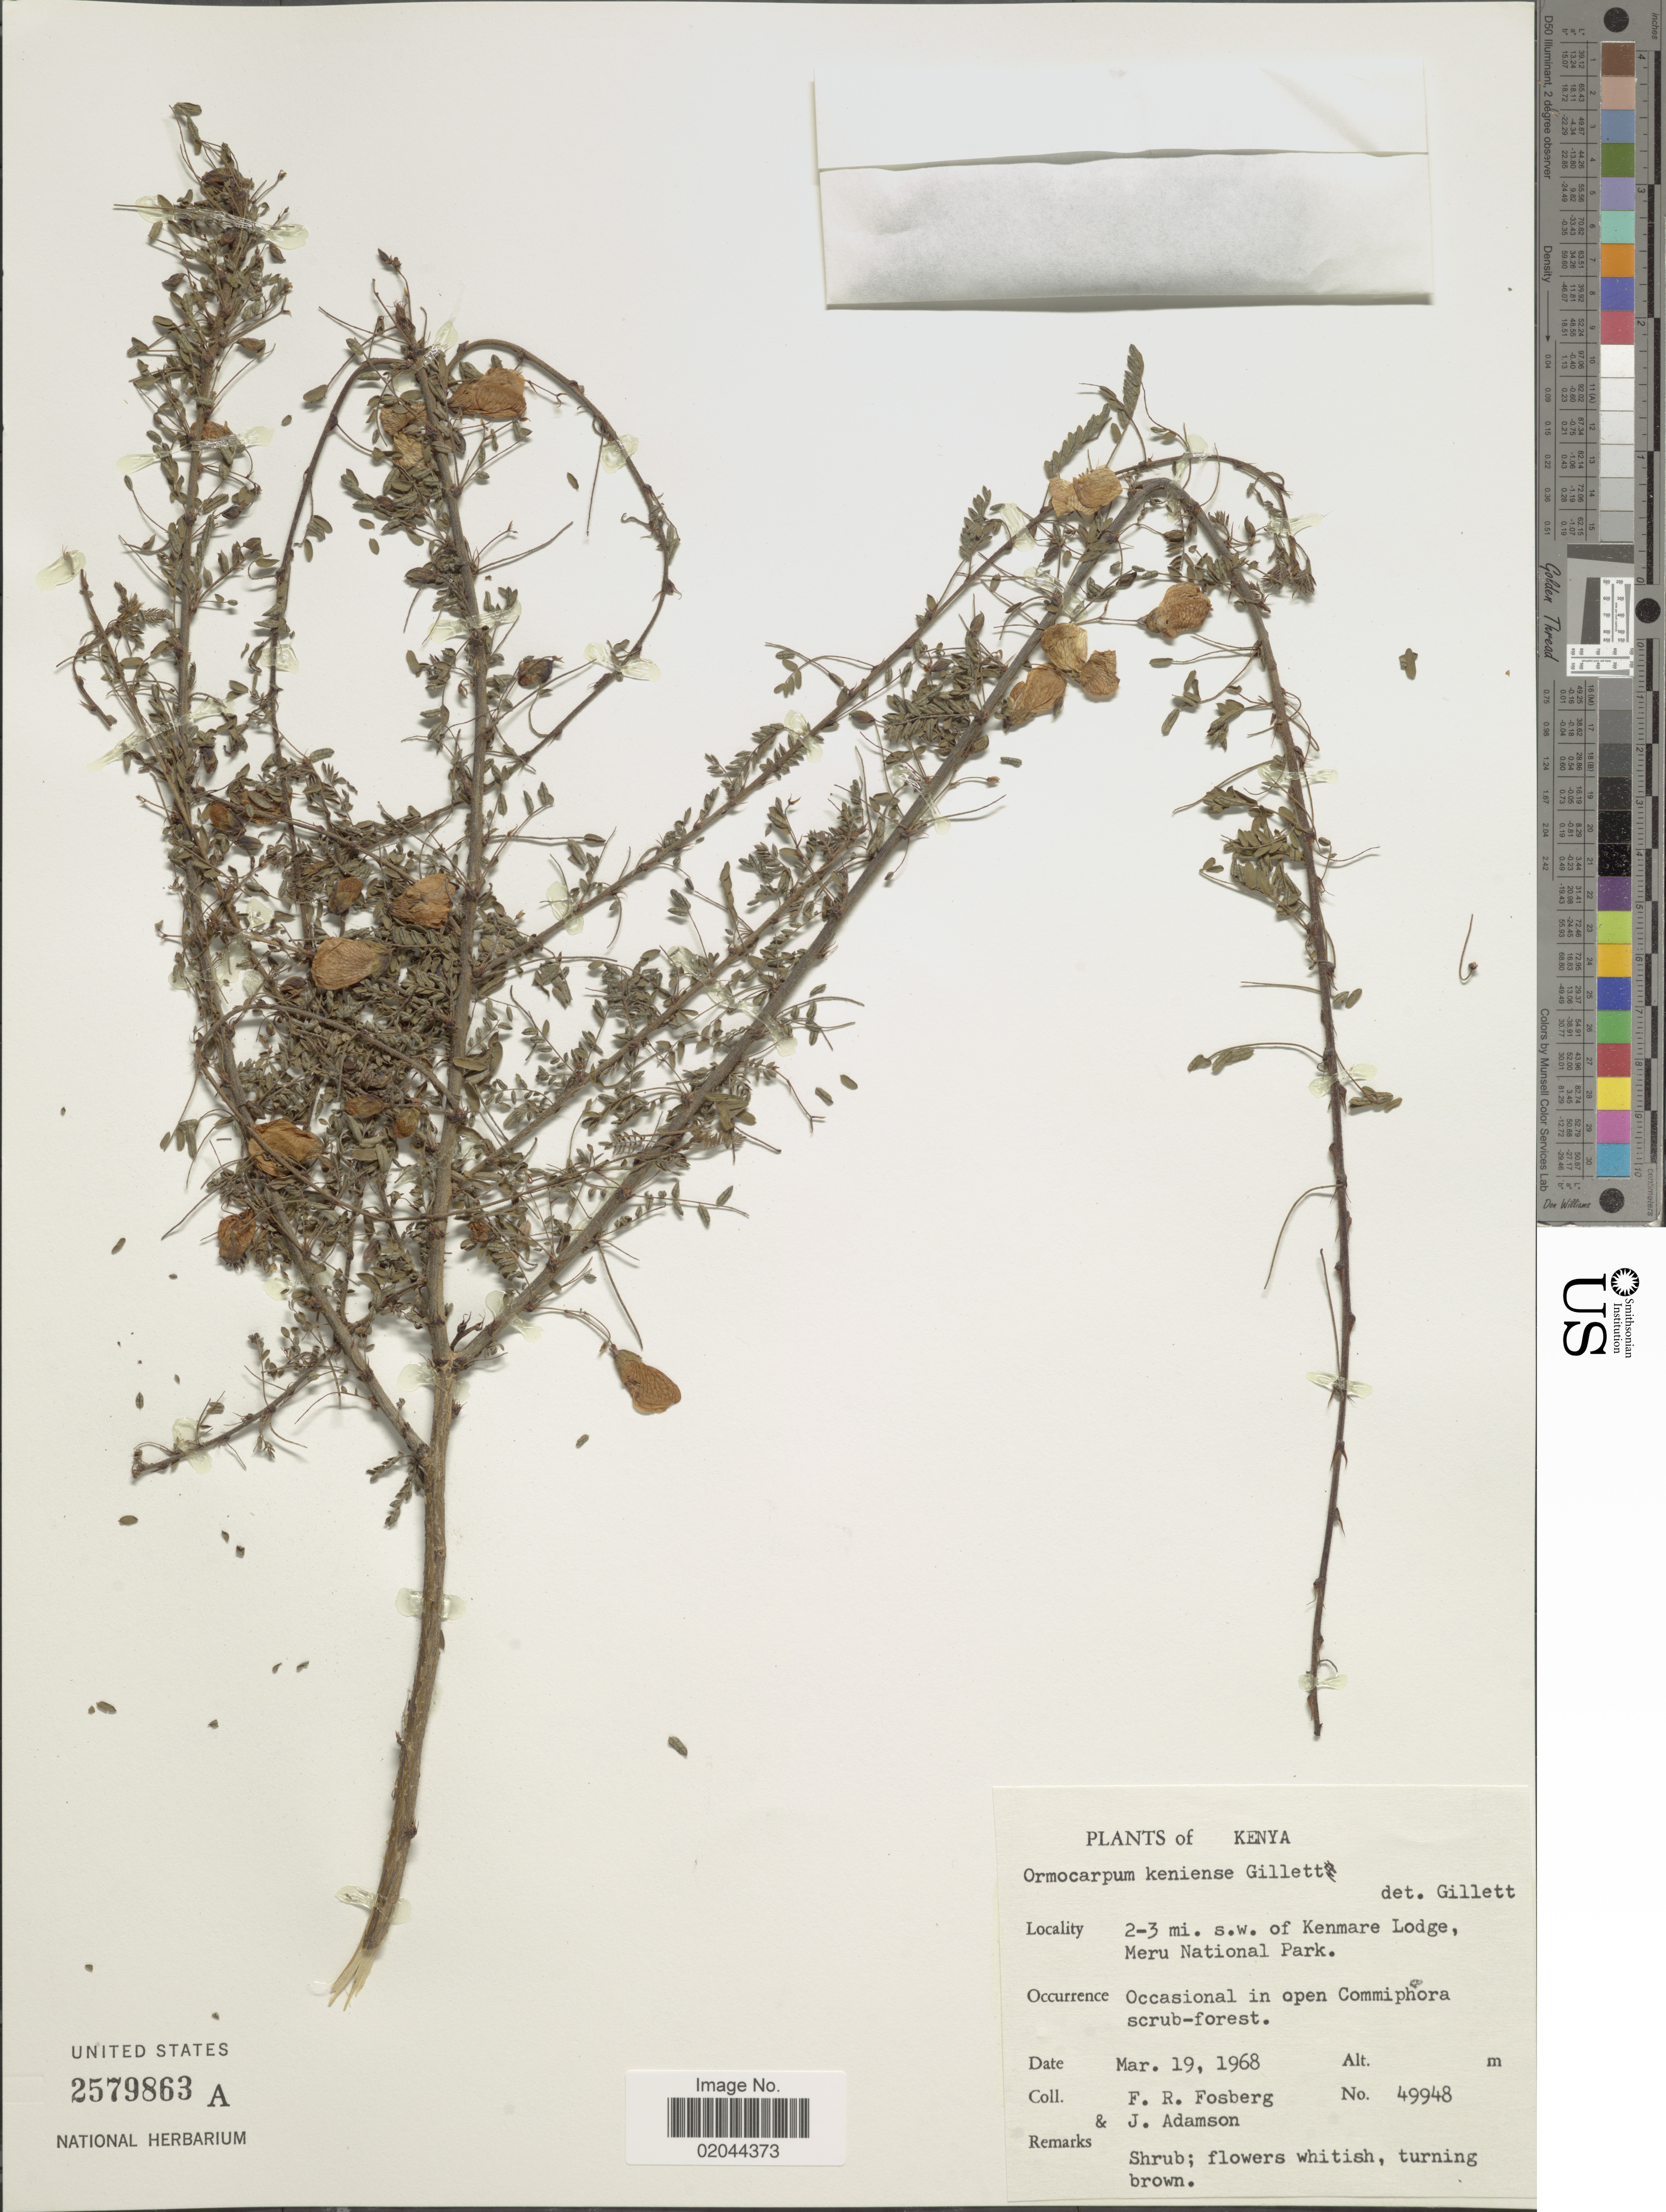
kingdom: Plantae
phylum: Tracheophyta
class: Magnoliopsida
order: Fabales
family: Fabaceae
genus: Ormocarpum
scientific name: Ormocarpum keniense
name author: J.B. Gillett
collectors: F. R. Fosberg & J. Adamson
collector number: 49948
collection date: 1968-03-19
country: Kenya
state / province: Meru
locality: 2-3 mi. s.w. of Kenmare Lodge, Meru National Park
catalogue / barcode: US 2579863A